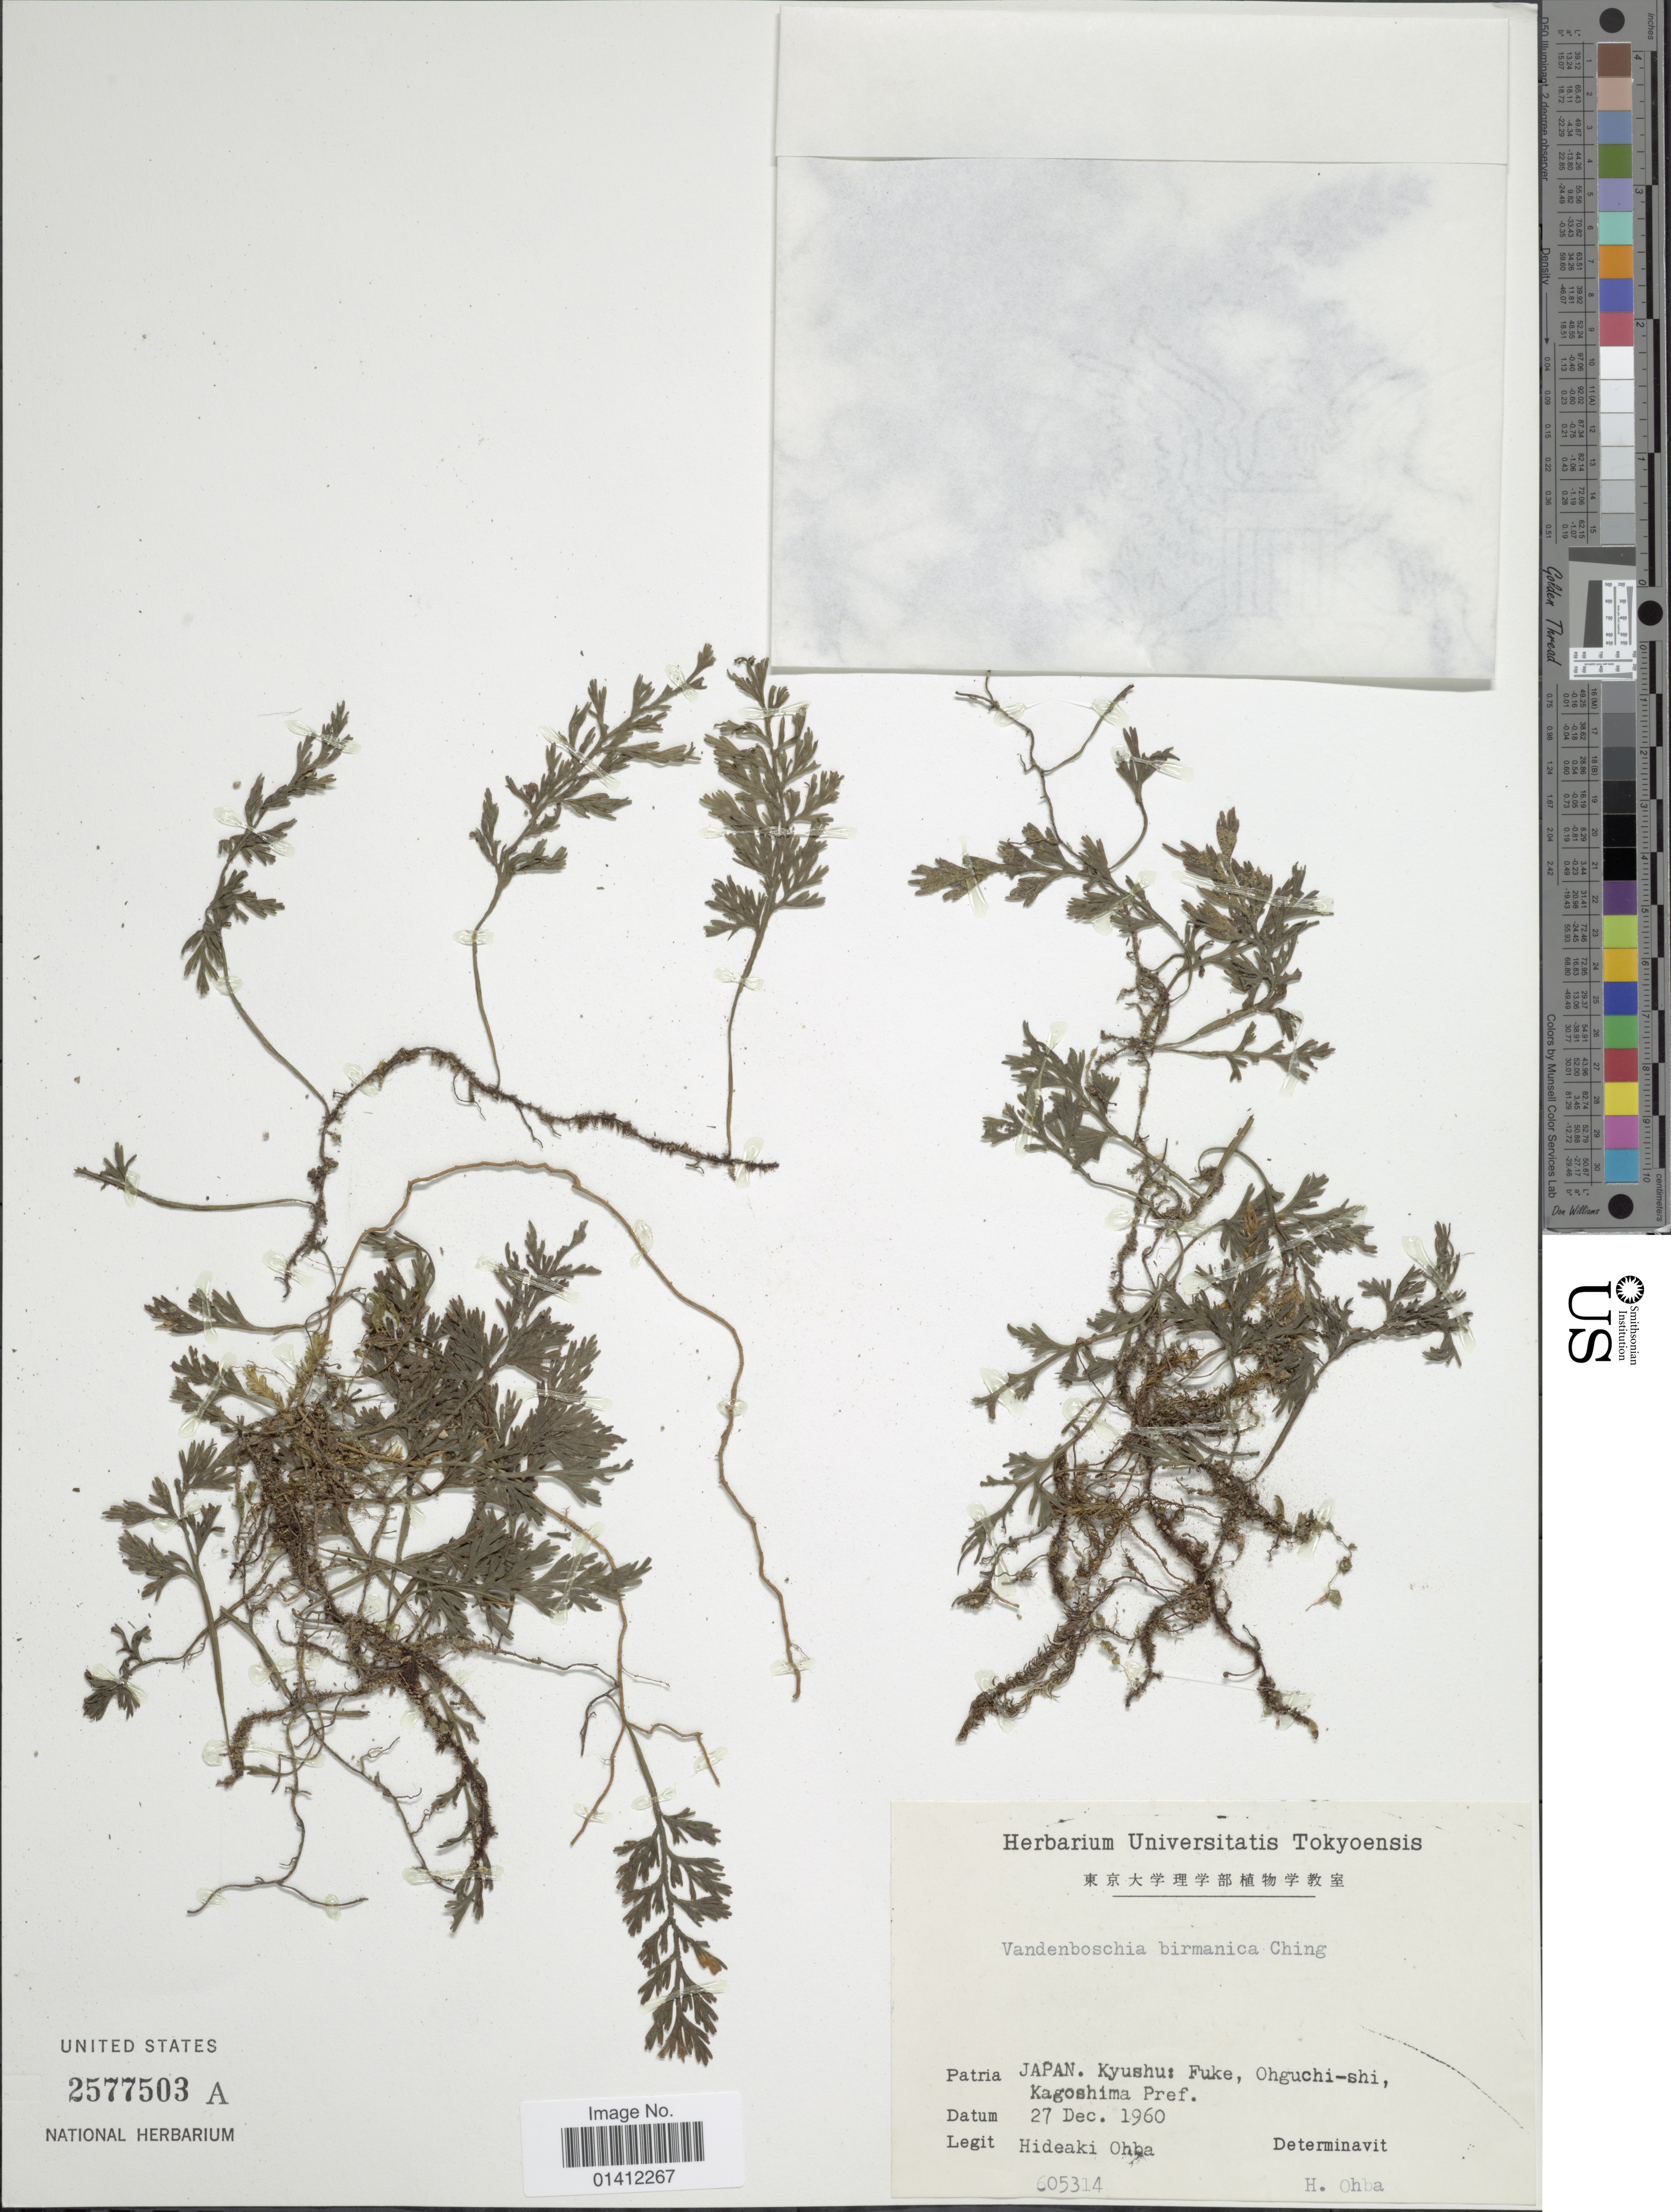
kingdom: Plantae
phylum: Tracheophyta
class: Polypodiopsida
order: Hymenophyllales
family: Hymenophyllaceae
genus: Vandenboschia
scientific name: Vandenboschia birmanica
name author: (Bedd.) Ching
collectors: H. Ohba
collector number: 605314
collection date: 1960-12-27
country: Japan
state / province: Kagosima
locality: Kyushu: Fuke, Ohguchi-shi, Kagoshima Pref.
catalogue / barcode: US 2577503A